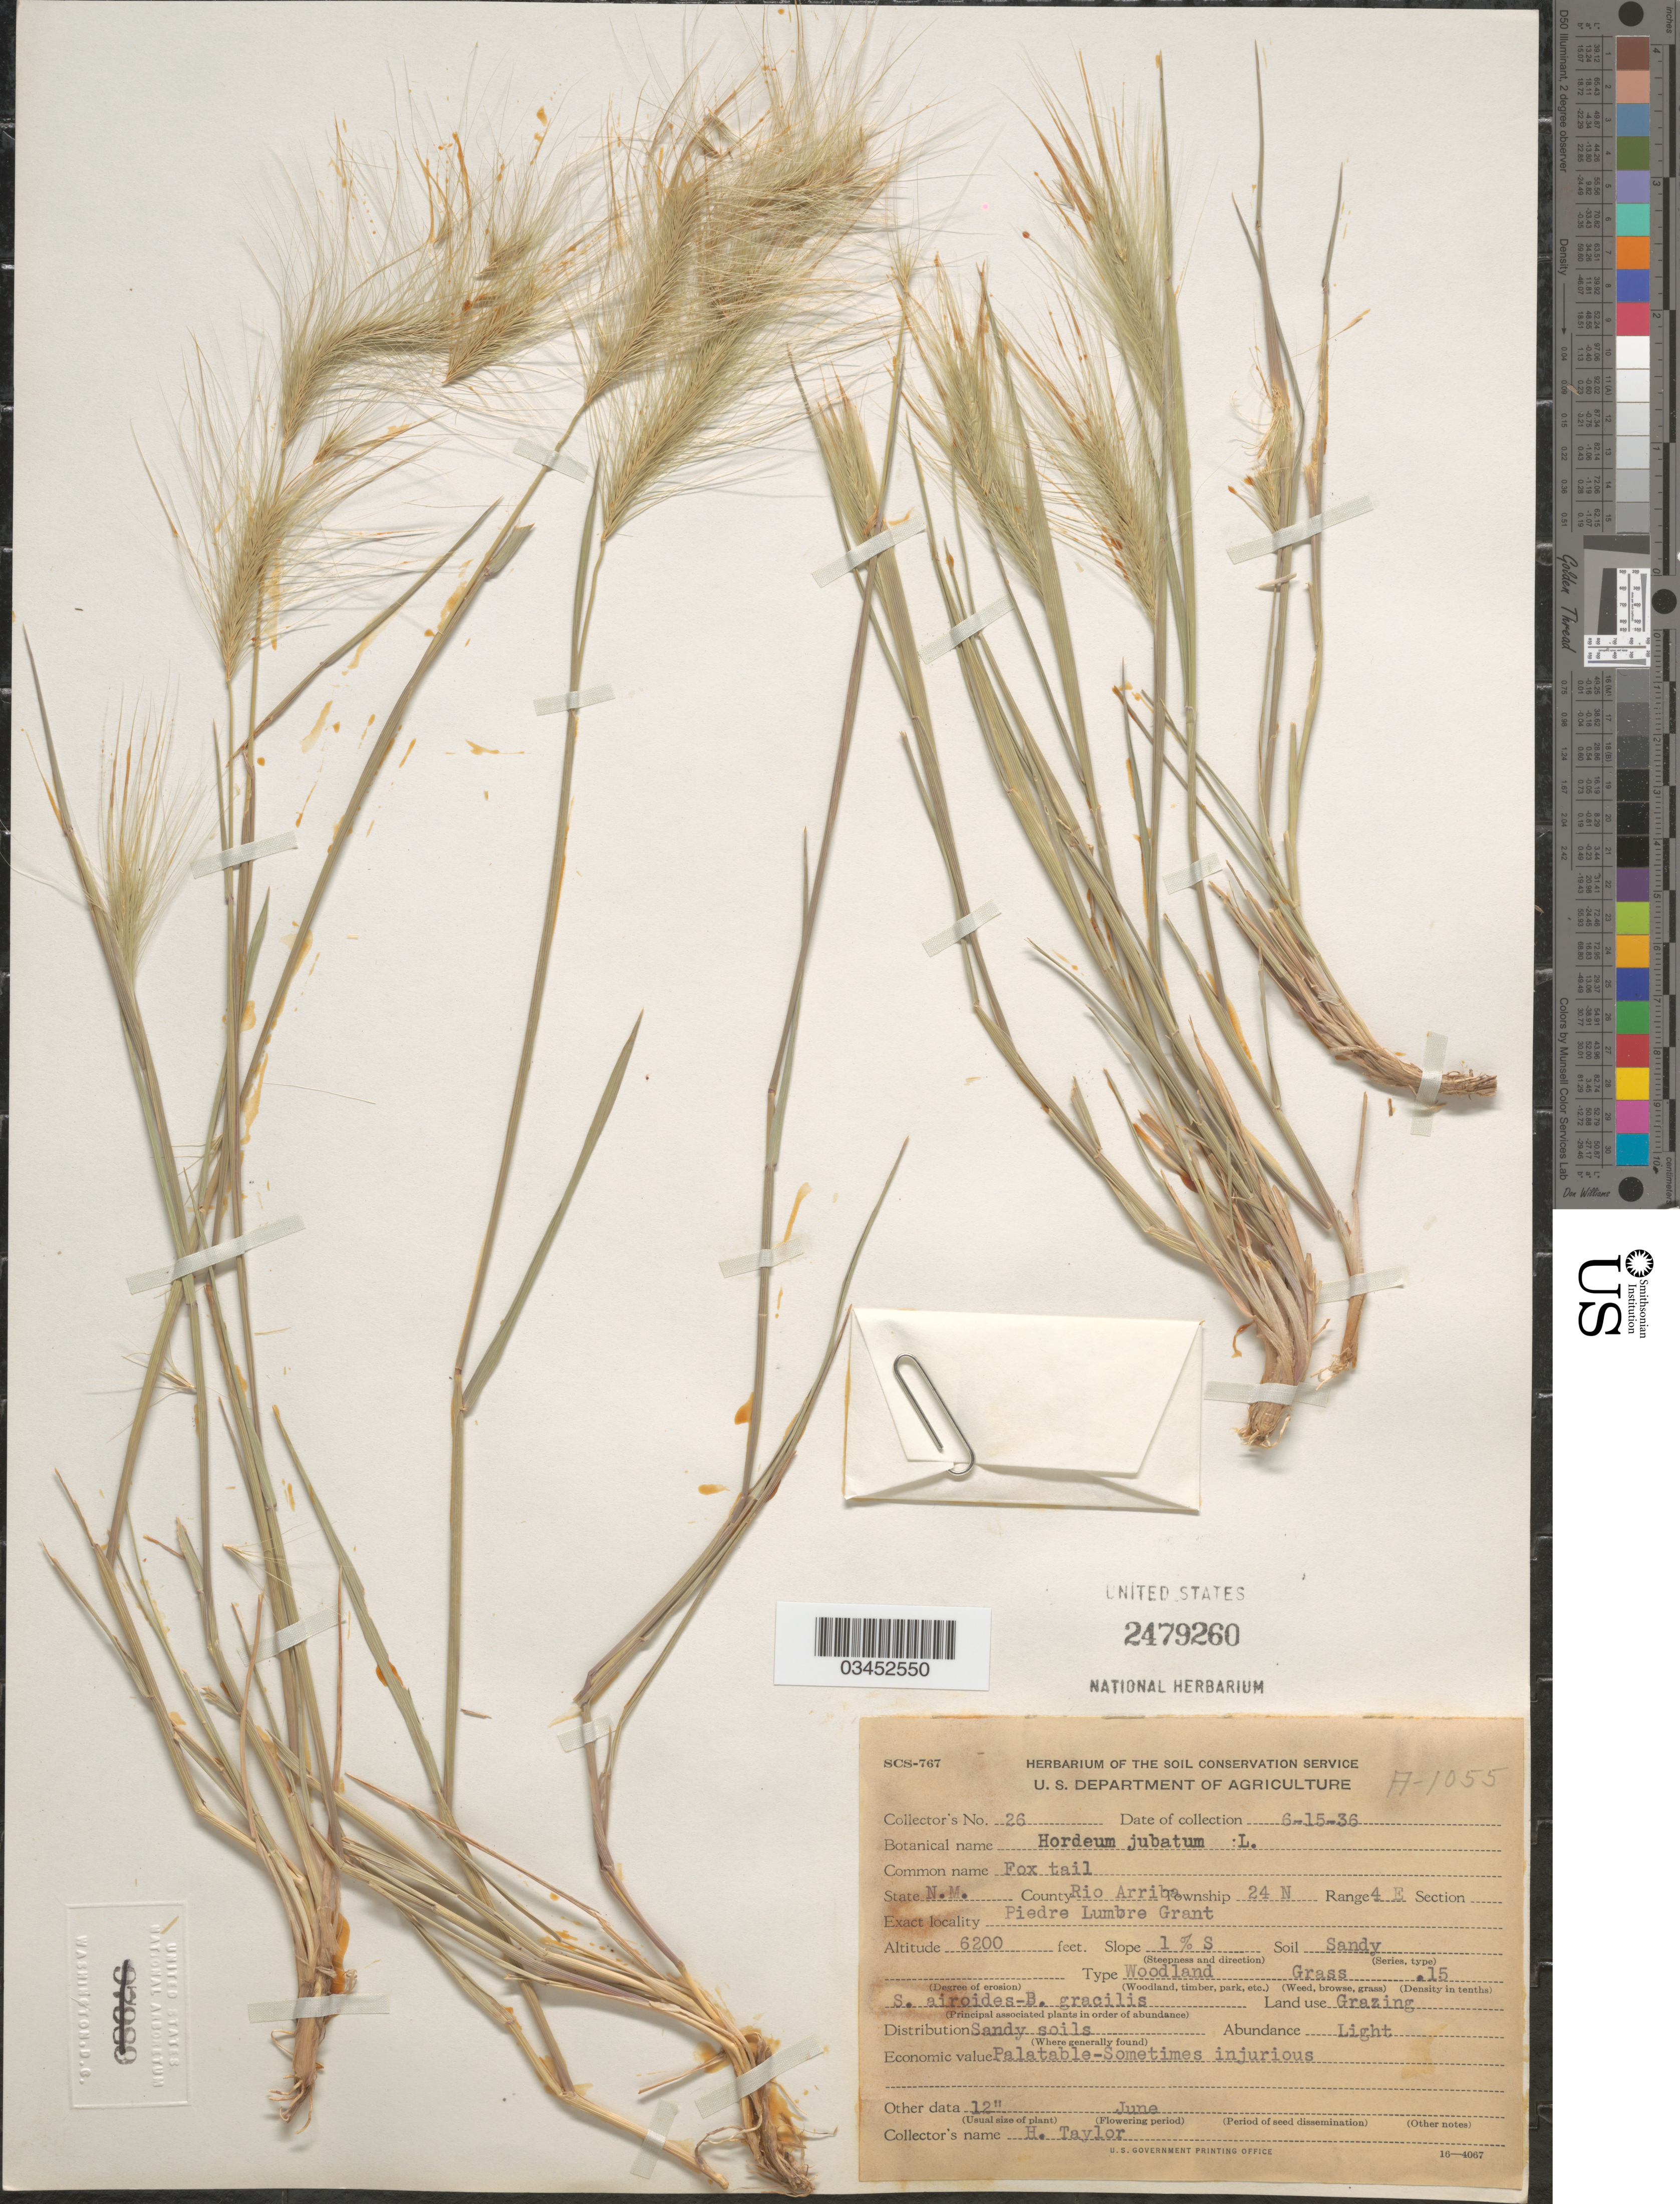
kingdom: Plantae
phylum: Tracheophyta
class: Liliopsida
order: Poales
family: Poaceae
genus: Hordeum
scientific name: Hordeum jubatum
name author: L.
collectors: H. Taylor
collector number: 26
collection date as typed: Transcribed d/m/y: 15/6/36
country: United States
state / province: New Mexico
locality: County Rio Arriba. Township 24 N Range 4 E Section. Piedre Lumbre Grant.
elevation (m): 1890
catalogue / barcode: US 2479260